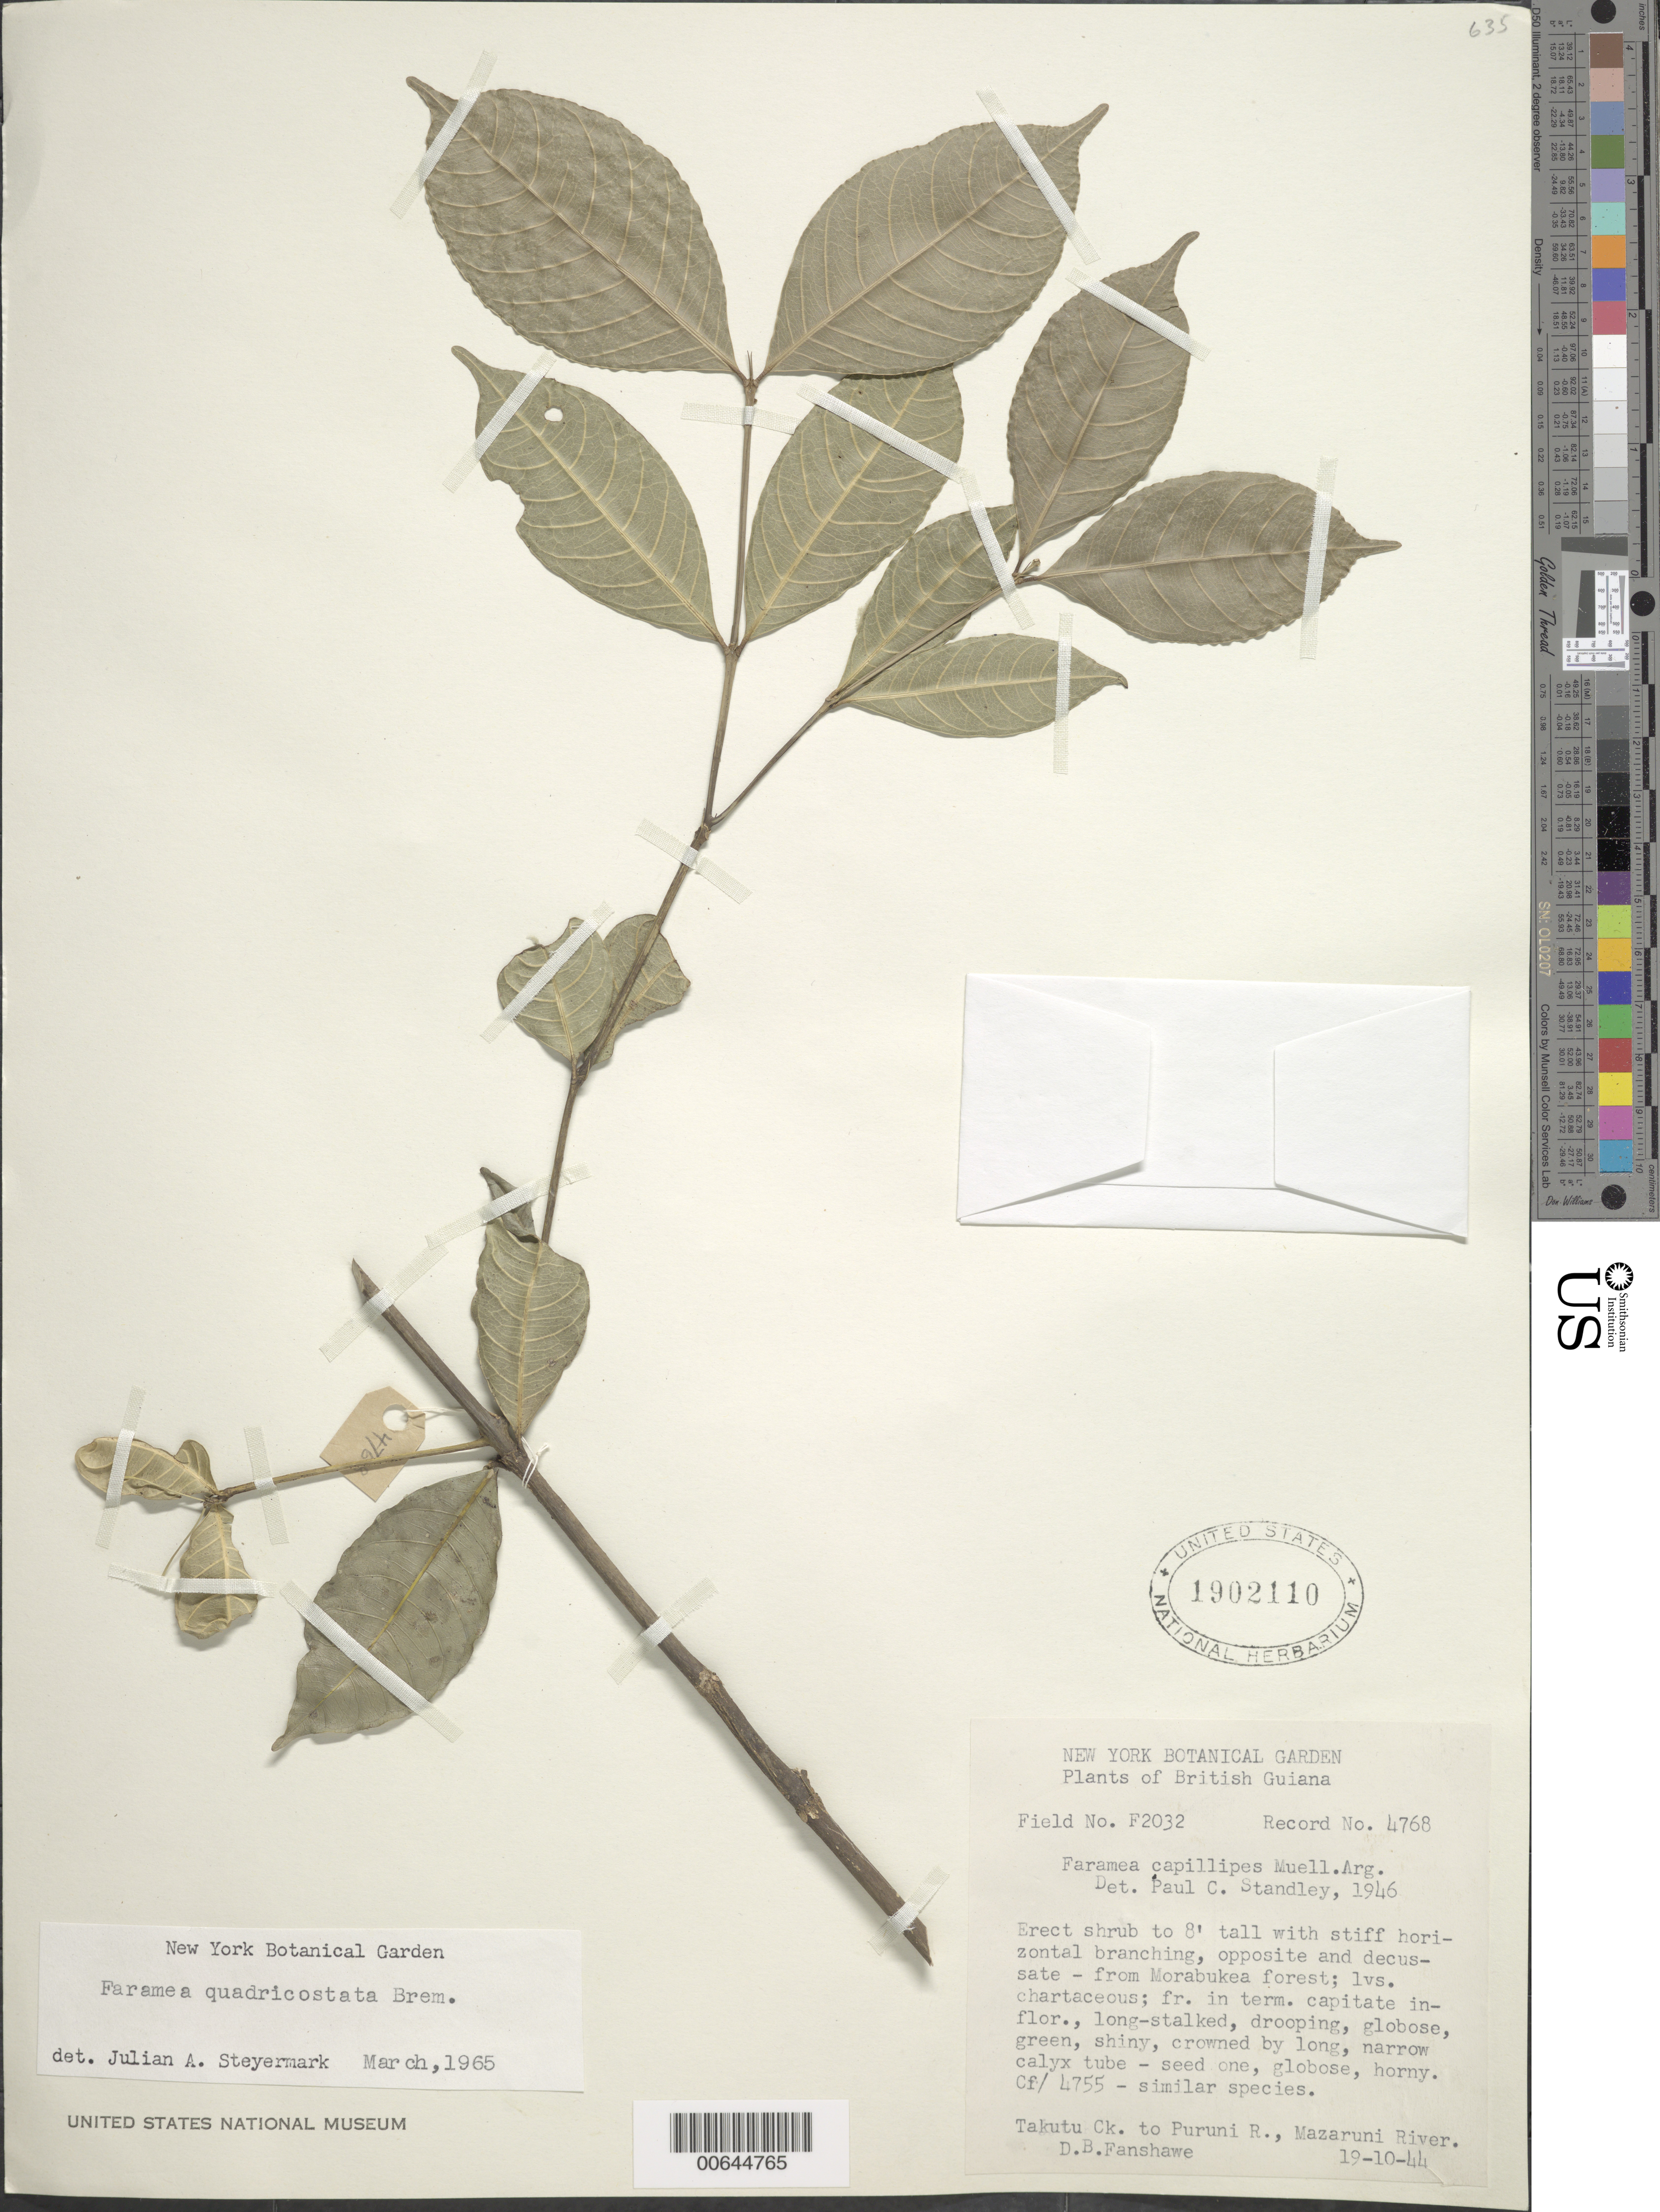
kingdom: Plantae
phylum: Tracheophyta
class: Magnoliopsida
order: Gentianales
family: Rubiaceae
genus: Faramea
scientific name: Faramea quadricostata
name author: Bremek.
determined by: Steyermark, Julian A., (VEN)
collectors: D. B. Fanshawe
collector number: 4768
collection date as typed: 19-Oct-44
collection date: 1944-10-19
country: Guyana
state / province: U. Takutu-U. Essequibo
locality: Takutu Creek to Puruni River, Mazaruni River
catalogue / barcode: US 1902110